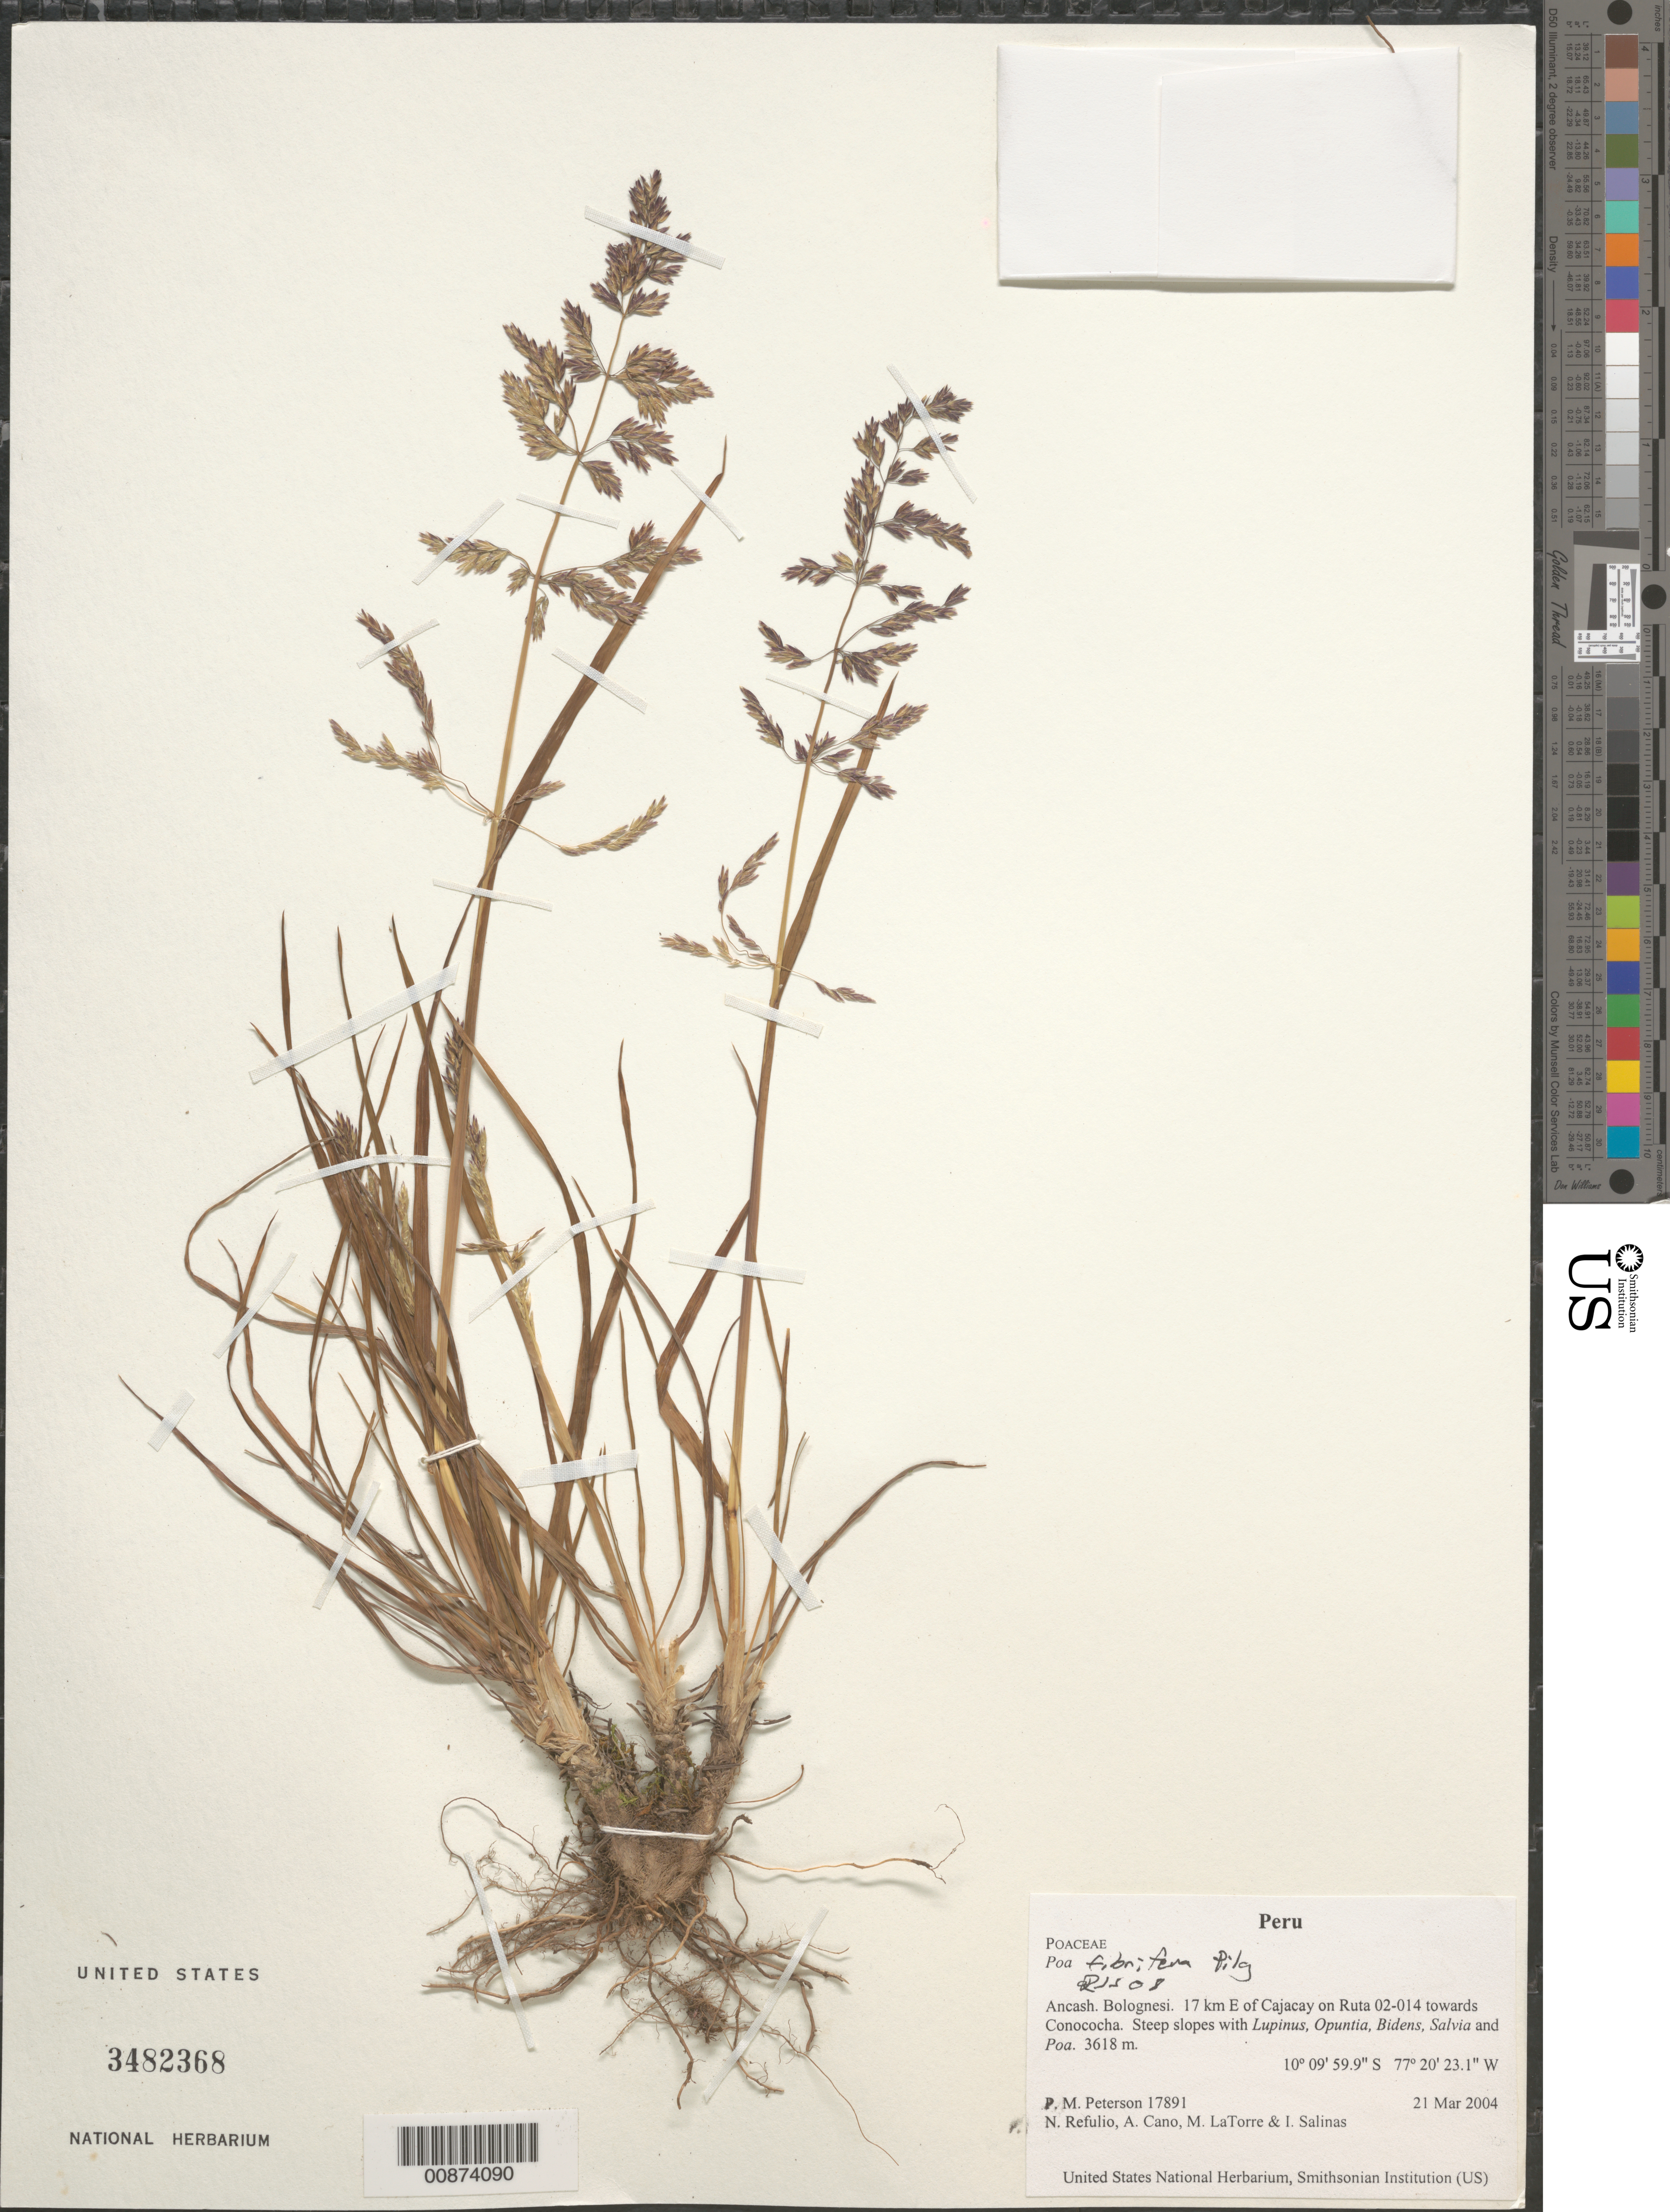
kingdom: Plantae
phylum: Tracheophyta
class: Liliopsida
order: Poales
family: Poaceae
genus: Poa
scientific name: Poa fibrifera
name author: Pilg.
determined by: Soreng, Robert J., Research Associate (BOT), Smithsonian Institution - National Museum of Natural History (UNITED STATES)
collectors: P. M. Peterson, N. Refulio-Rodríguez, A. Cano, M. Torre & I. Salinas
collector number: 17891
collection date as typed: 21 Mar 2004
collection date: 2004-03-21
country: Peru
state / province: Ancash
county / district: Bolognesi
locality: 17 km E of Cajacay on Ruta 02-014 towards Conococha. Steep slopes with Lupinus, Opuntia, Bidens, Salvia and Poa.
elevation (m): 3618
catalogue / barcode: US 3482368